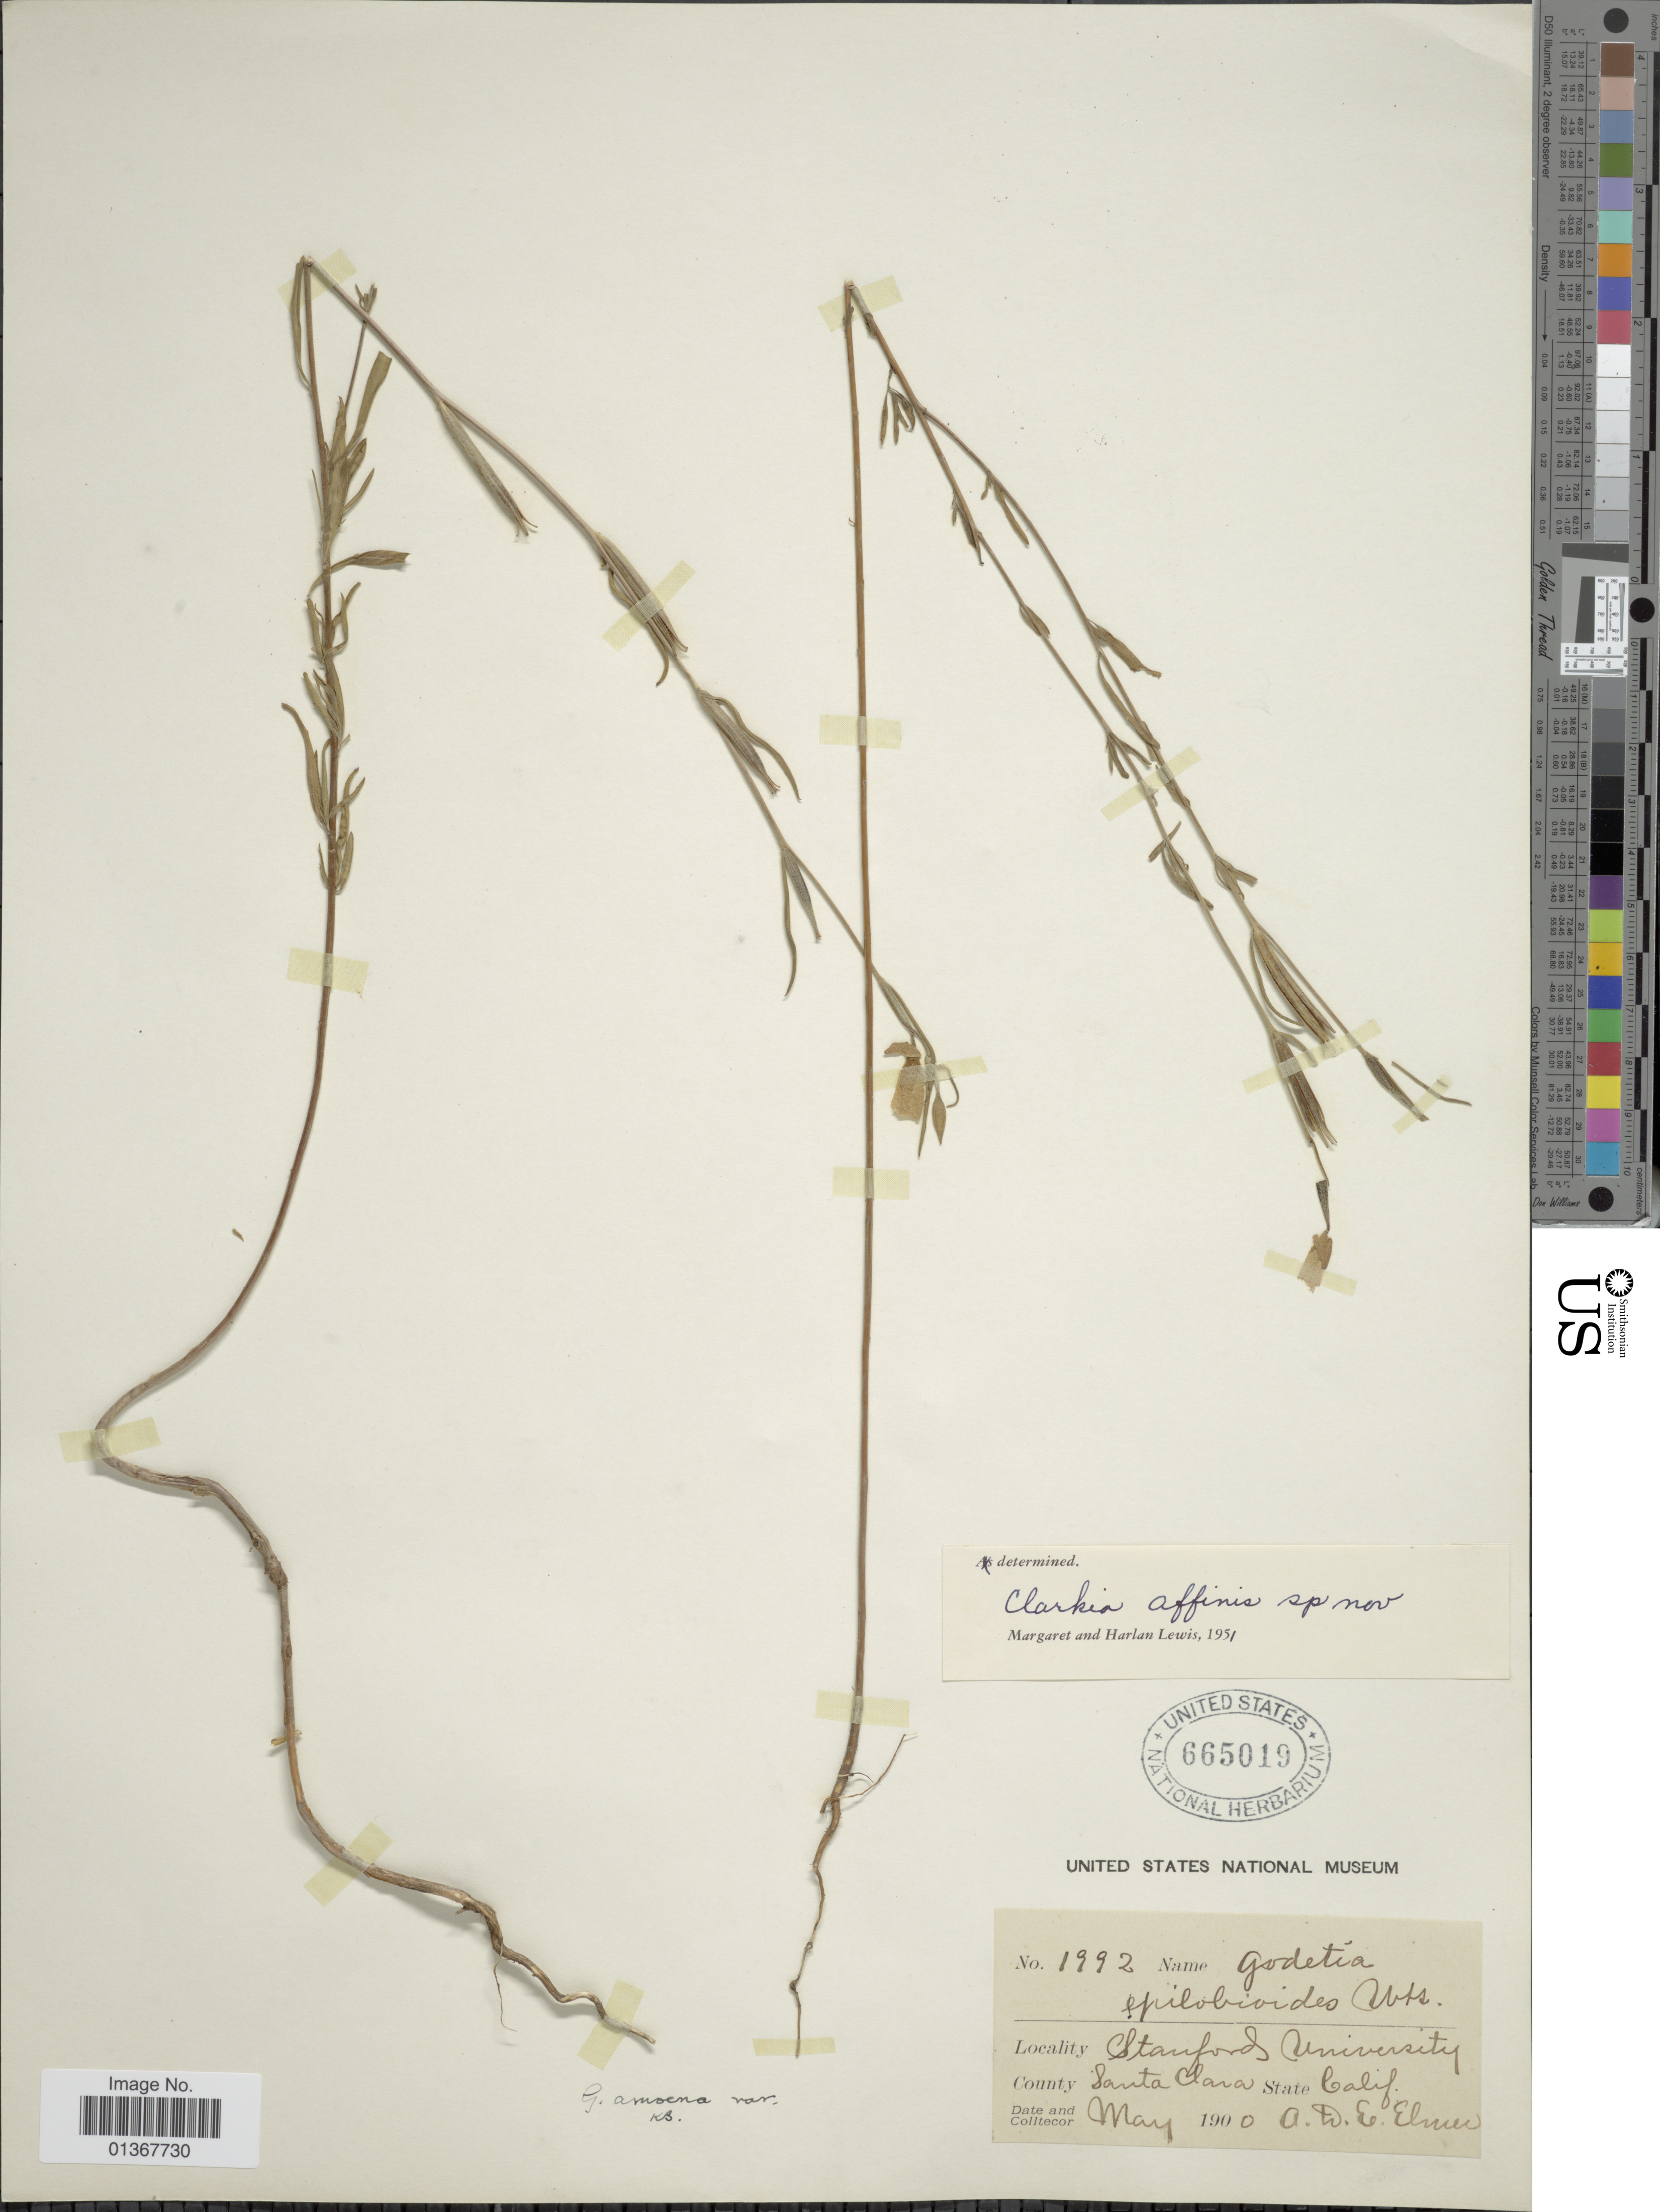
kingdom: Plantae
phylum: Tracheophyta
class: Magnoliopsida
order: Myrtales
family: Onagraceae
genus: Clarkia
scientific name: Clarkia affinis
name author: F. H. Lewis & M.E. Lewis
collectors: A. D. E. Elmer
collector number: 1992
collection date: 1900-05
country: United States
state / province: California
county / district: Santa Clara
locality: Stanfords University. County Santa Clara.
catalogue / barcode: US 665019